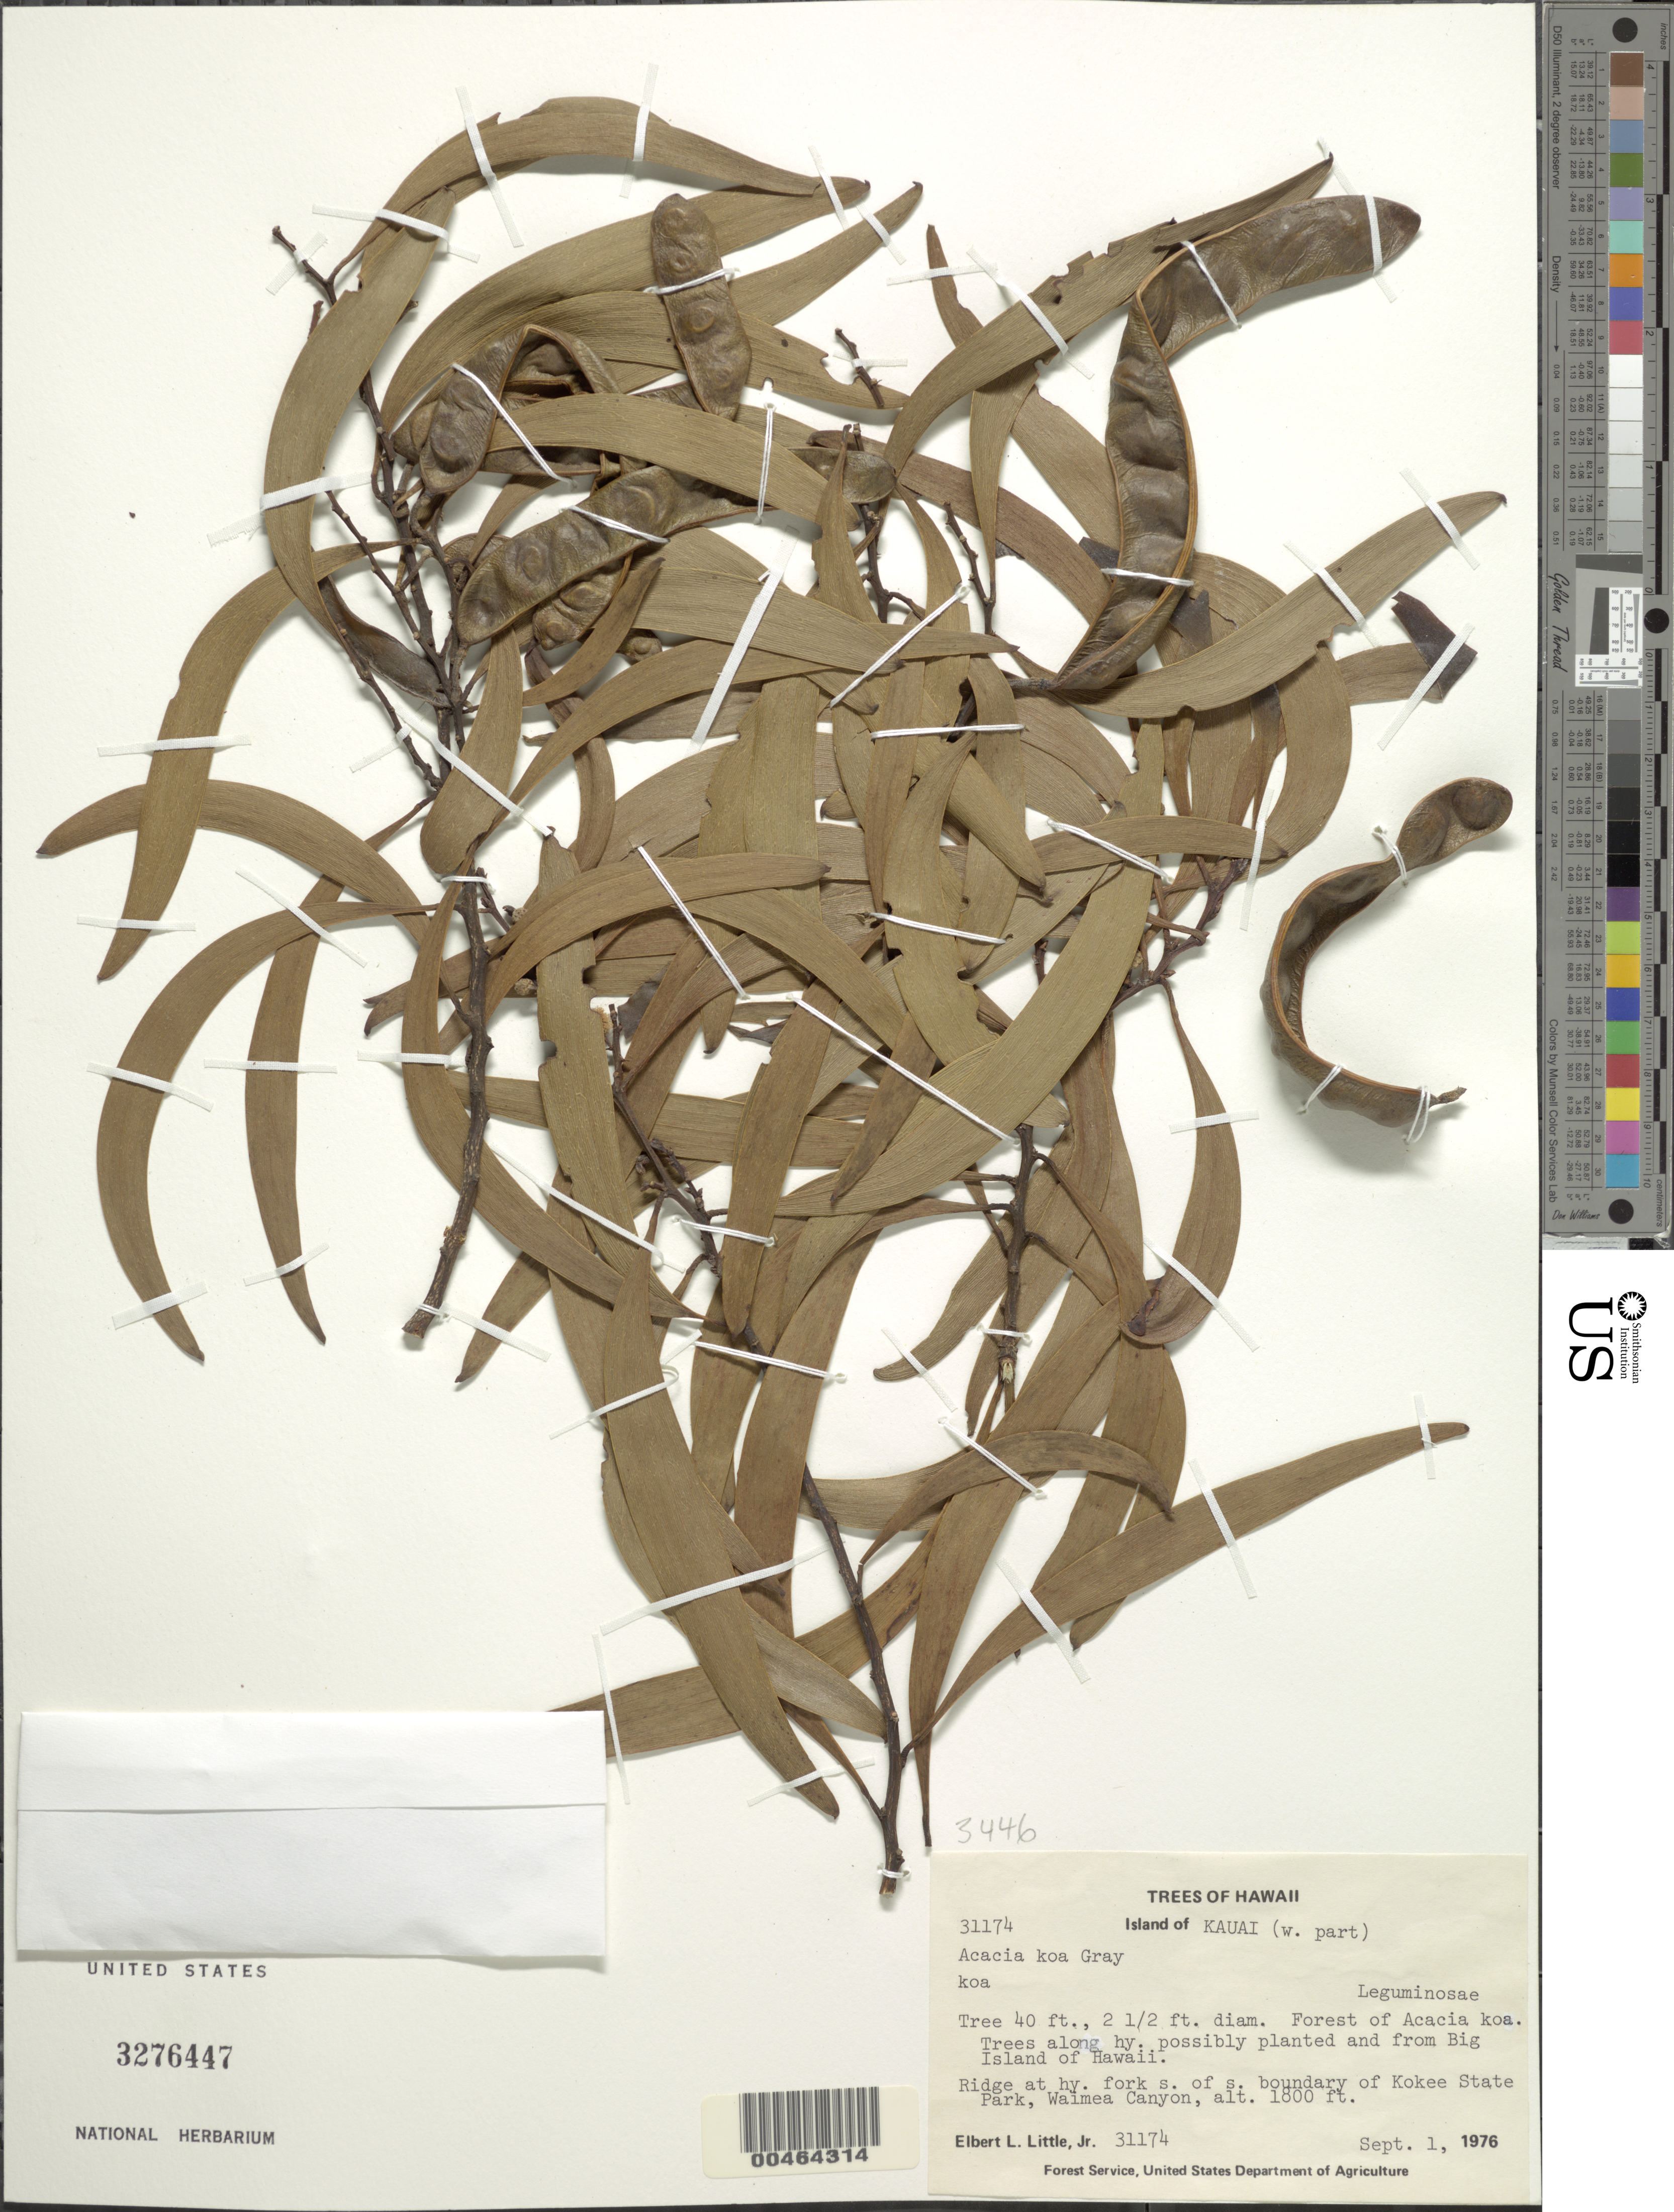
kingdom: Plantae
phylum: Tracheophyta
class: Magnoliopsida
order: Fabales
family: Fabaceae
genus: Acacia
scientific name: Acacia koa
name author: A. Gray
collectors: E. L. Little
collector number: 31174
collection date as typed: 1 Sep 1976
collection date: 1976-09-01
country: United States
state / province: Hawaii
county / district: Kauai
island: Kaua'i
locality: W part of Kauai. Ridge at hwy fork S of S boundary of Kokee St. Park, Waimea Canyon. Trees along hwy possibly planted & from...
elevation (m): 549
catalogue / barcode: US 3276447